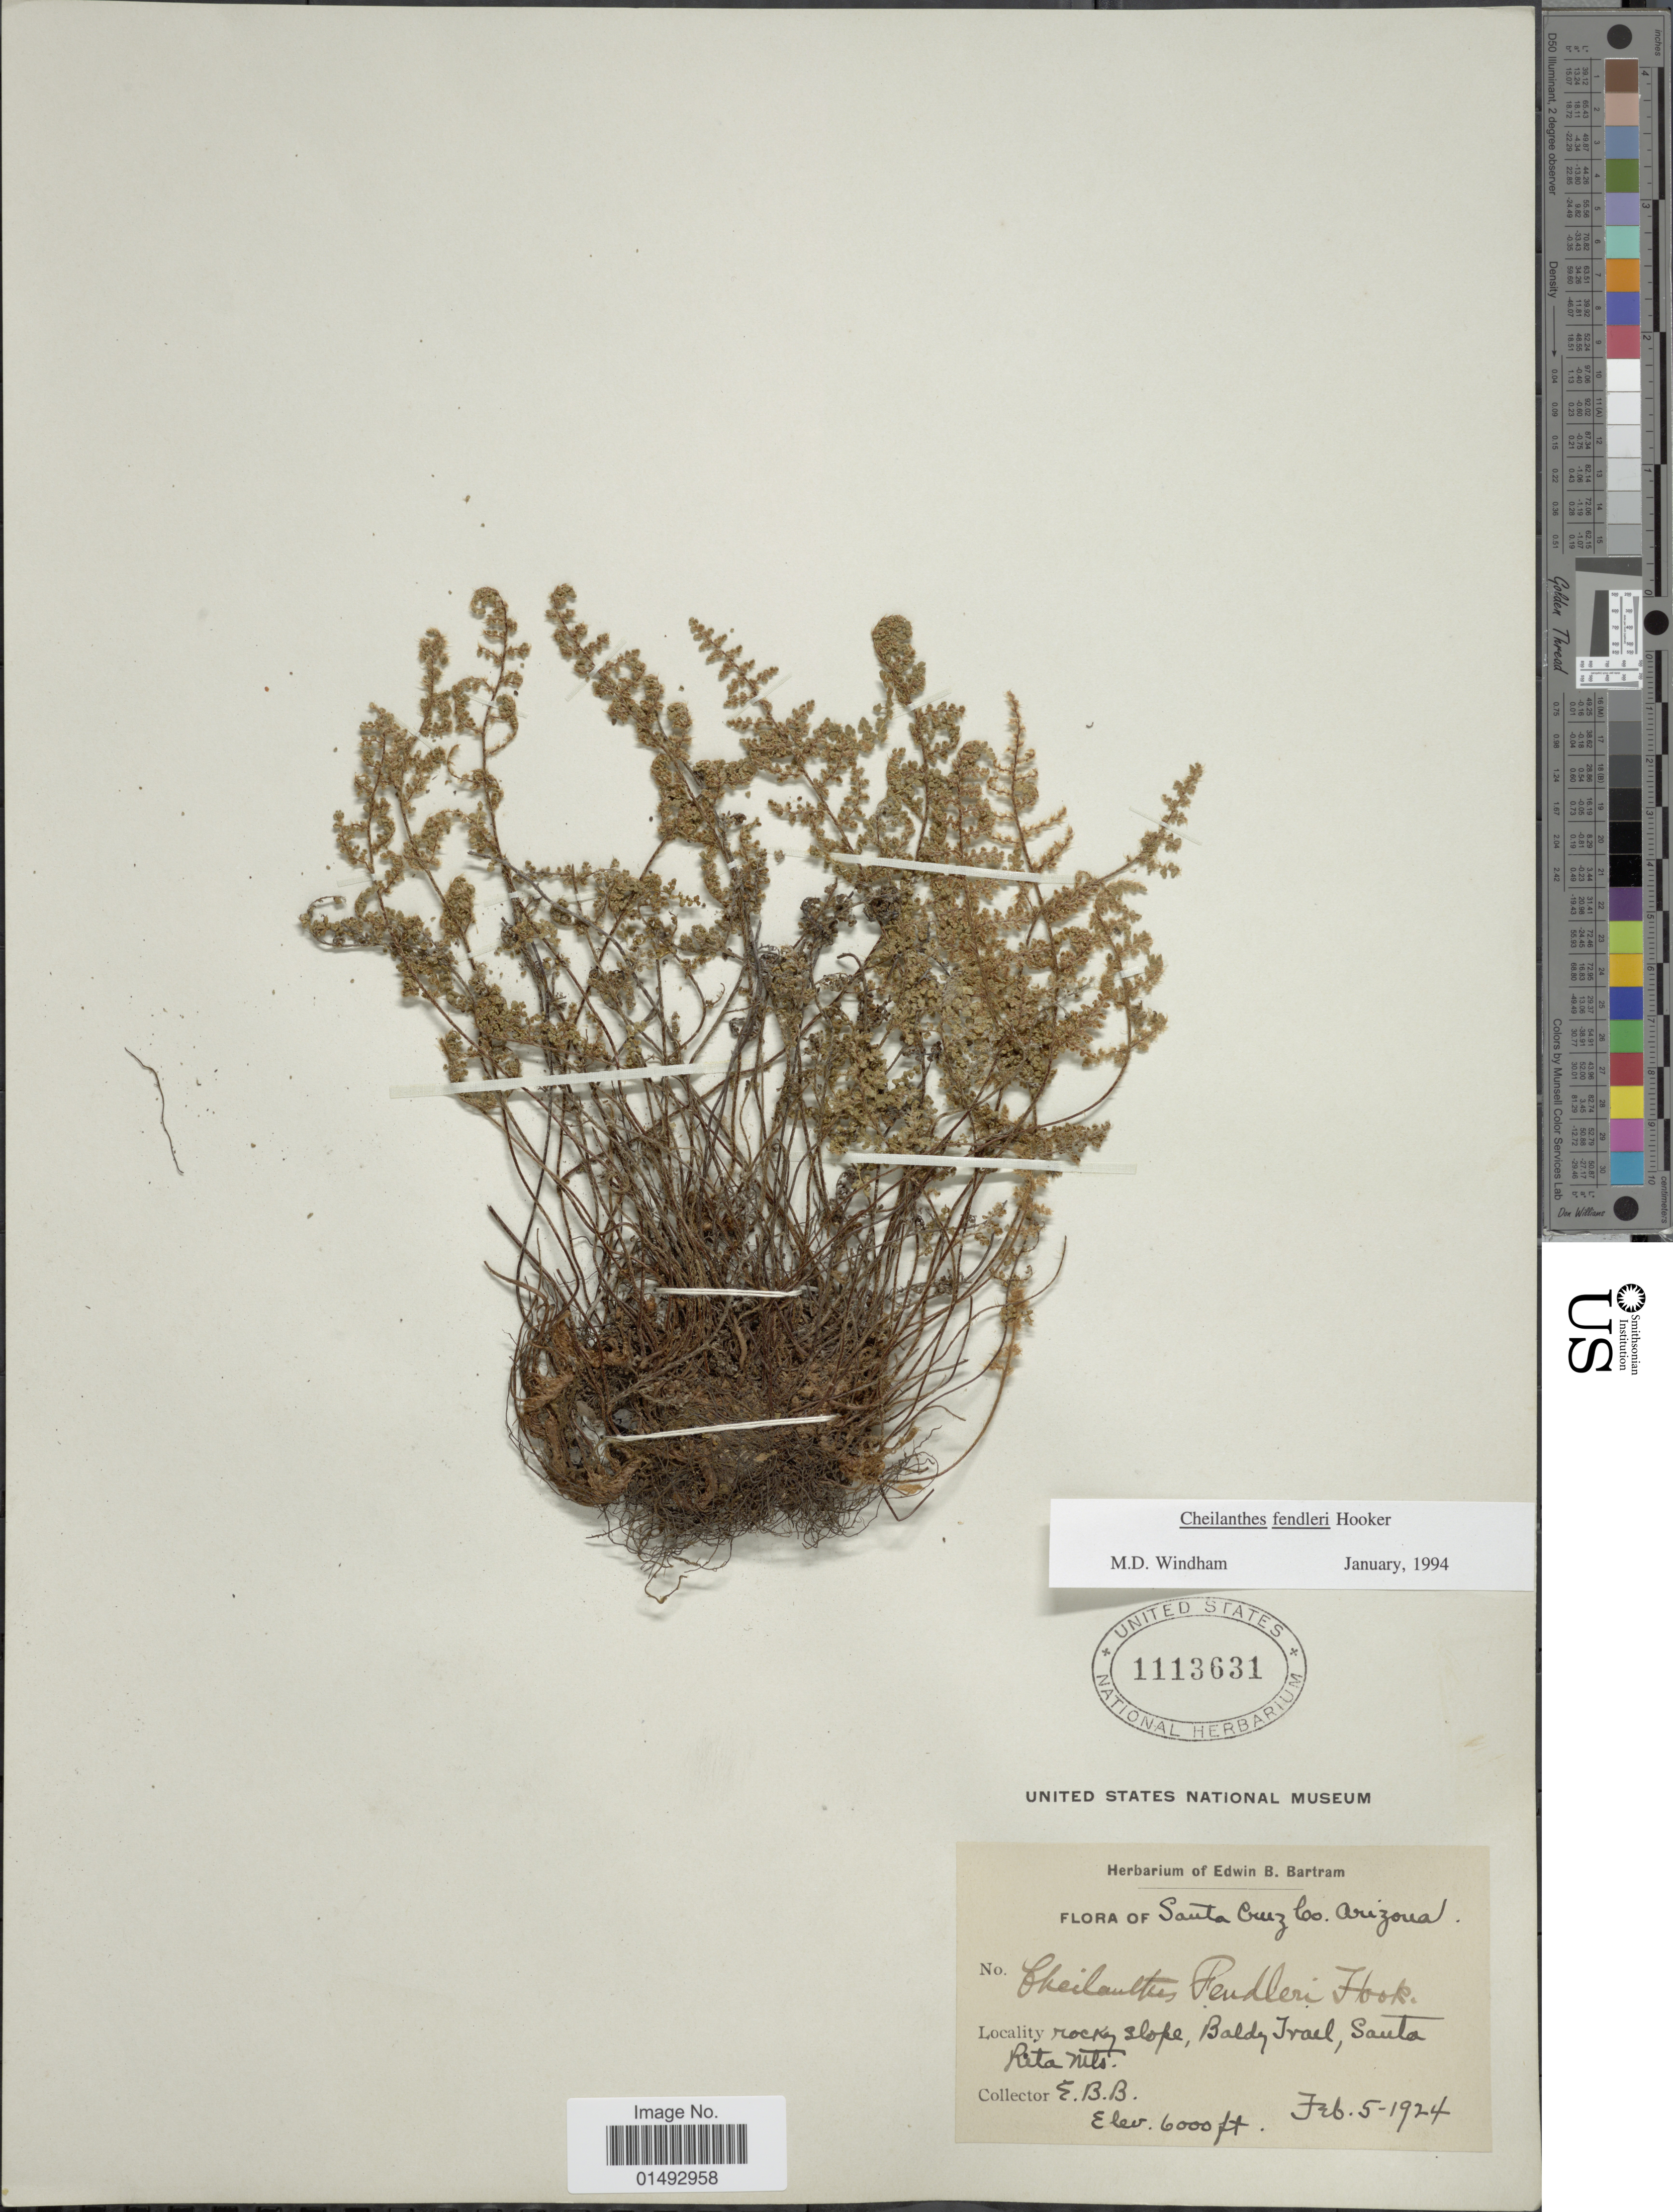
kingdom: Plantae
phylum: Tracheophyta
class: Polypodiopsida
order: Polypodiales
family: Pteridaceae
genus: Myriopteris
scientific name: Myriopteris fendleri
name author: (Hook.) E. Fourn.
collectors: E. B. Bartram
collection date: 1924-02-05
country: United States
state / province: Arizona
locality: Santa Cruz Co. rocky slope, Baldy Trail, Santa Rita Mts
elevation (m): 1829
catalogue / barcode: US 1113631